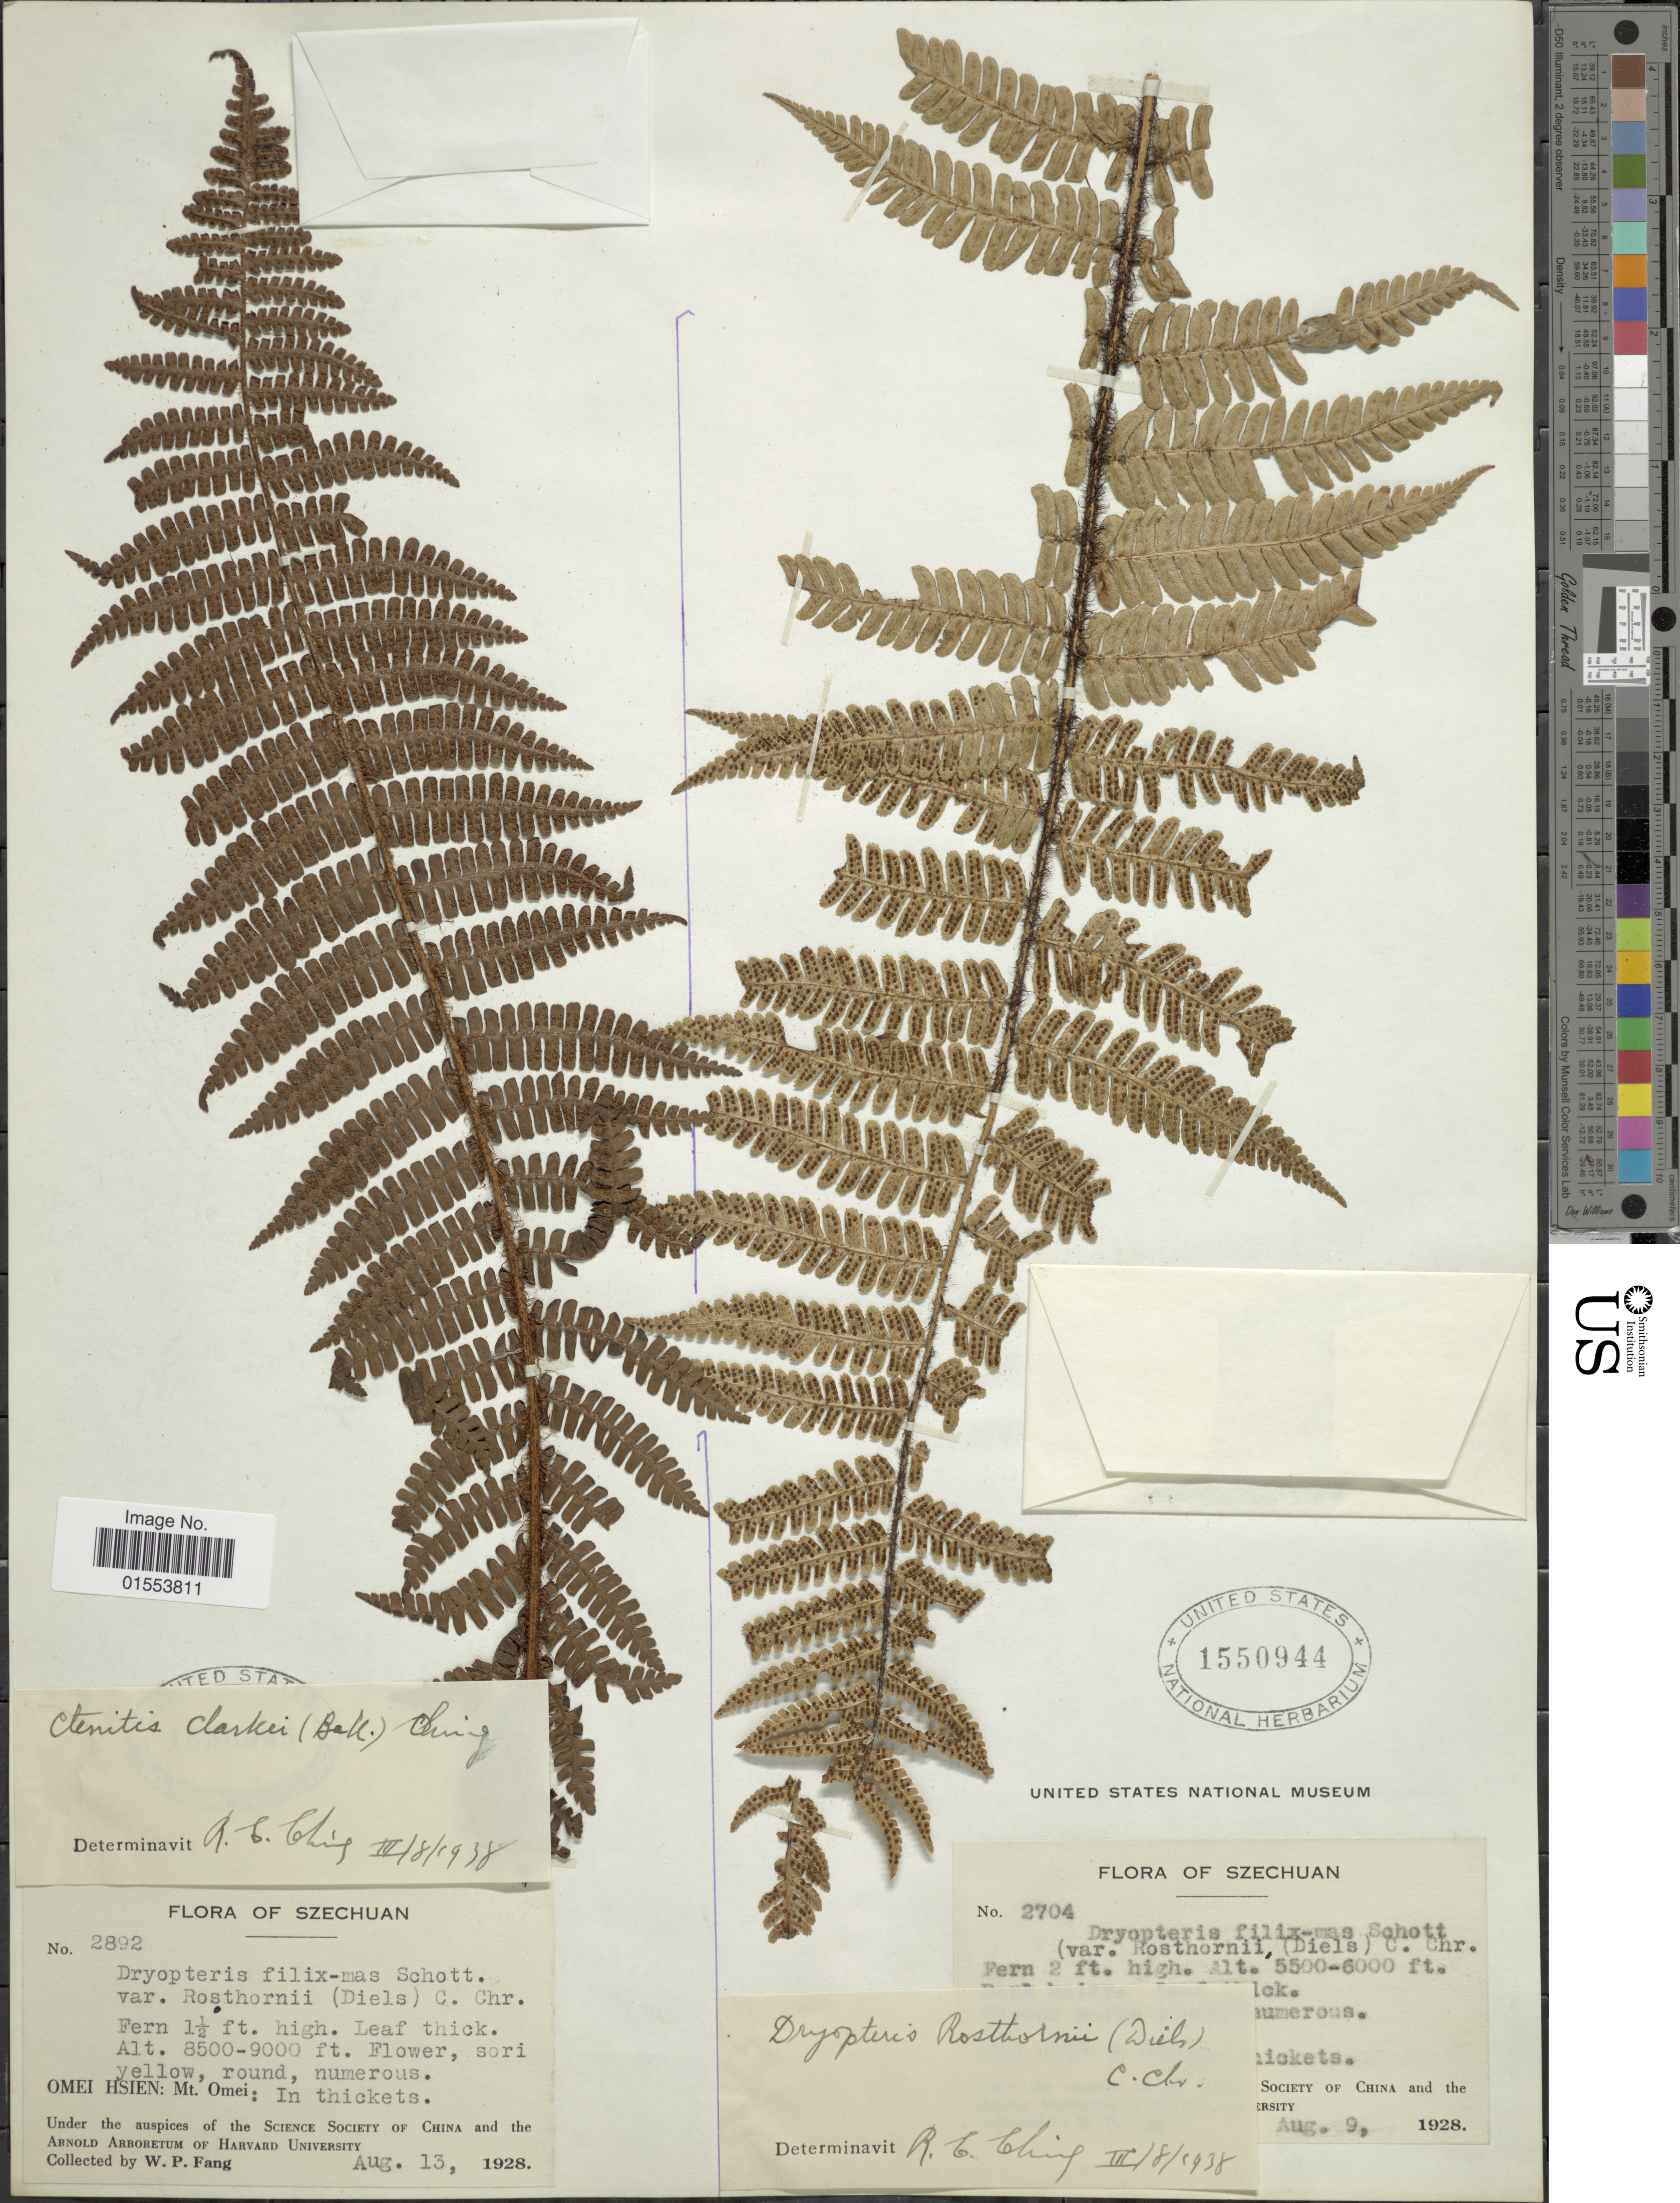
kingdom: Plantae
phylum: Tracheophyta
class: Polypodiopsida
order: Polypodiales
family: Dryopteridaceae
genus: Dryopteris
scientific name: Dryopteris clarkei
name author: (Baker) Kuntze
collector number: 2704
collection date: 1928-08-09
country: China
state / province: Sichuan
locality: [illegible text] [illegible text]ickets.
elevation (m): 1676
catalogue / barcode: US 1550944-2